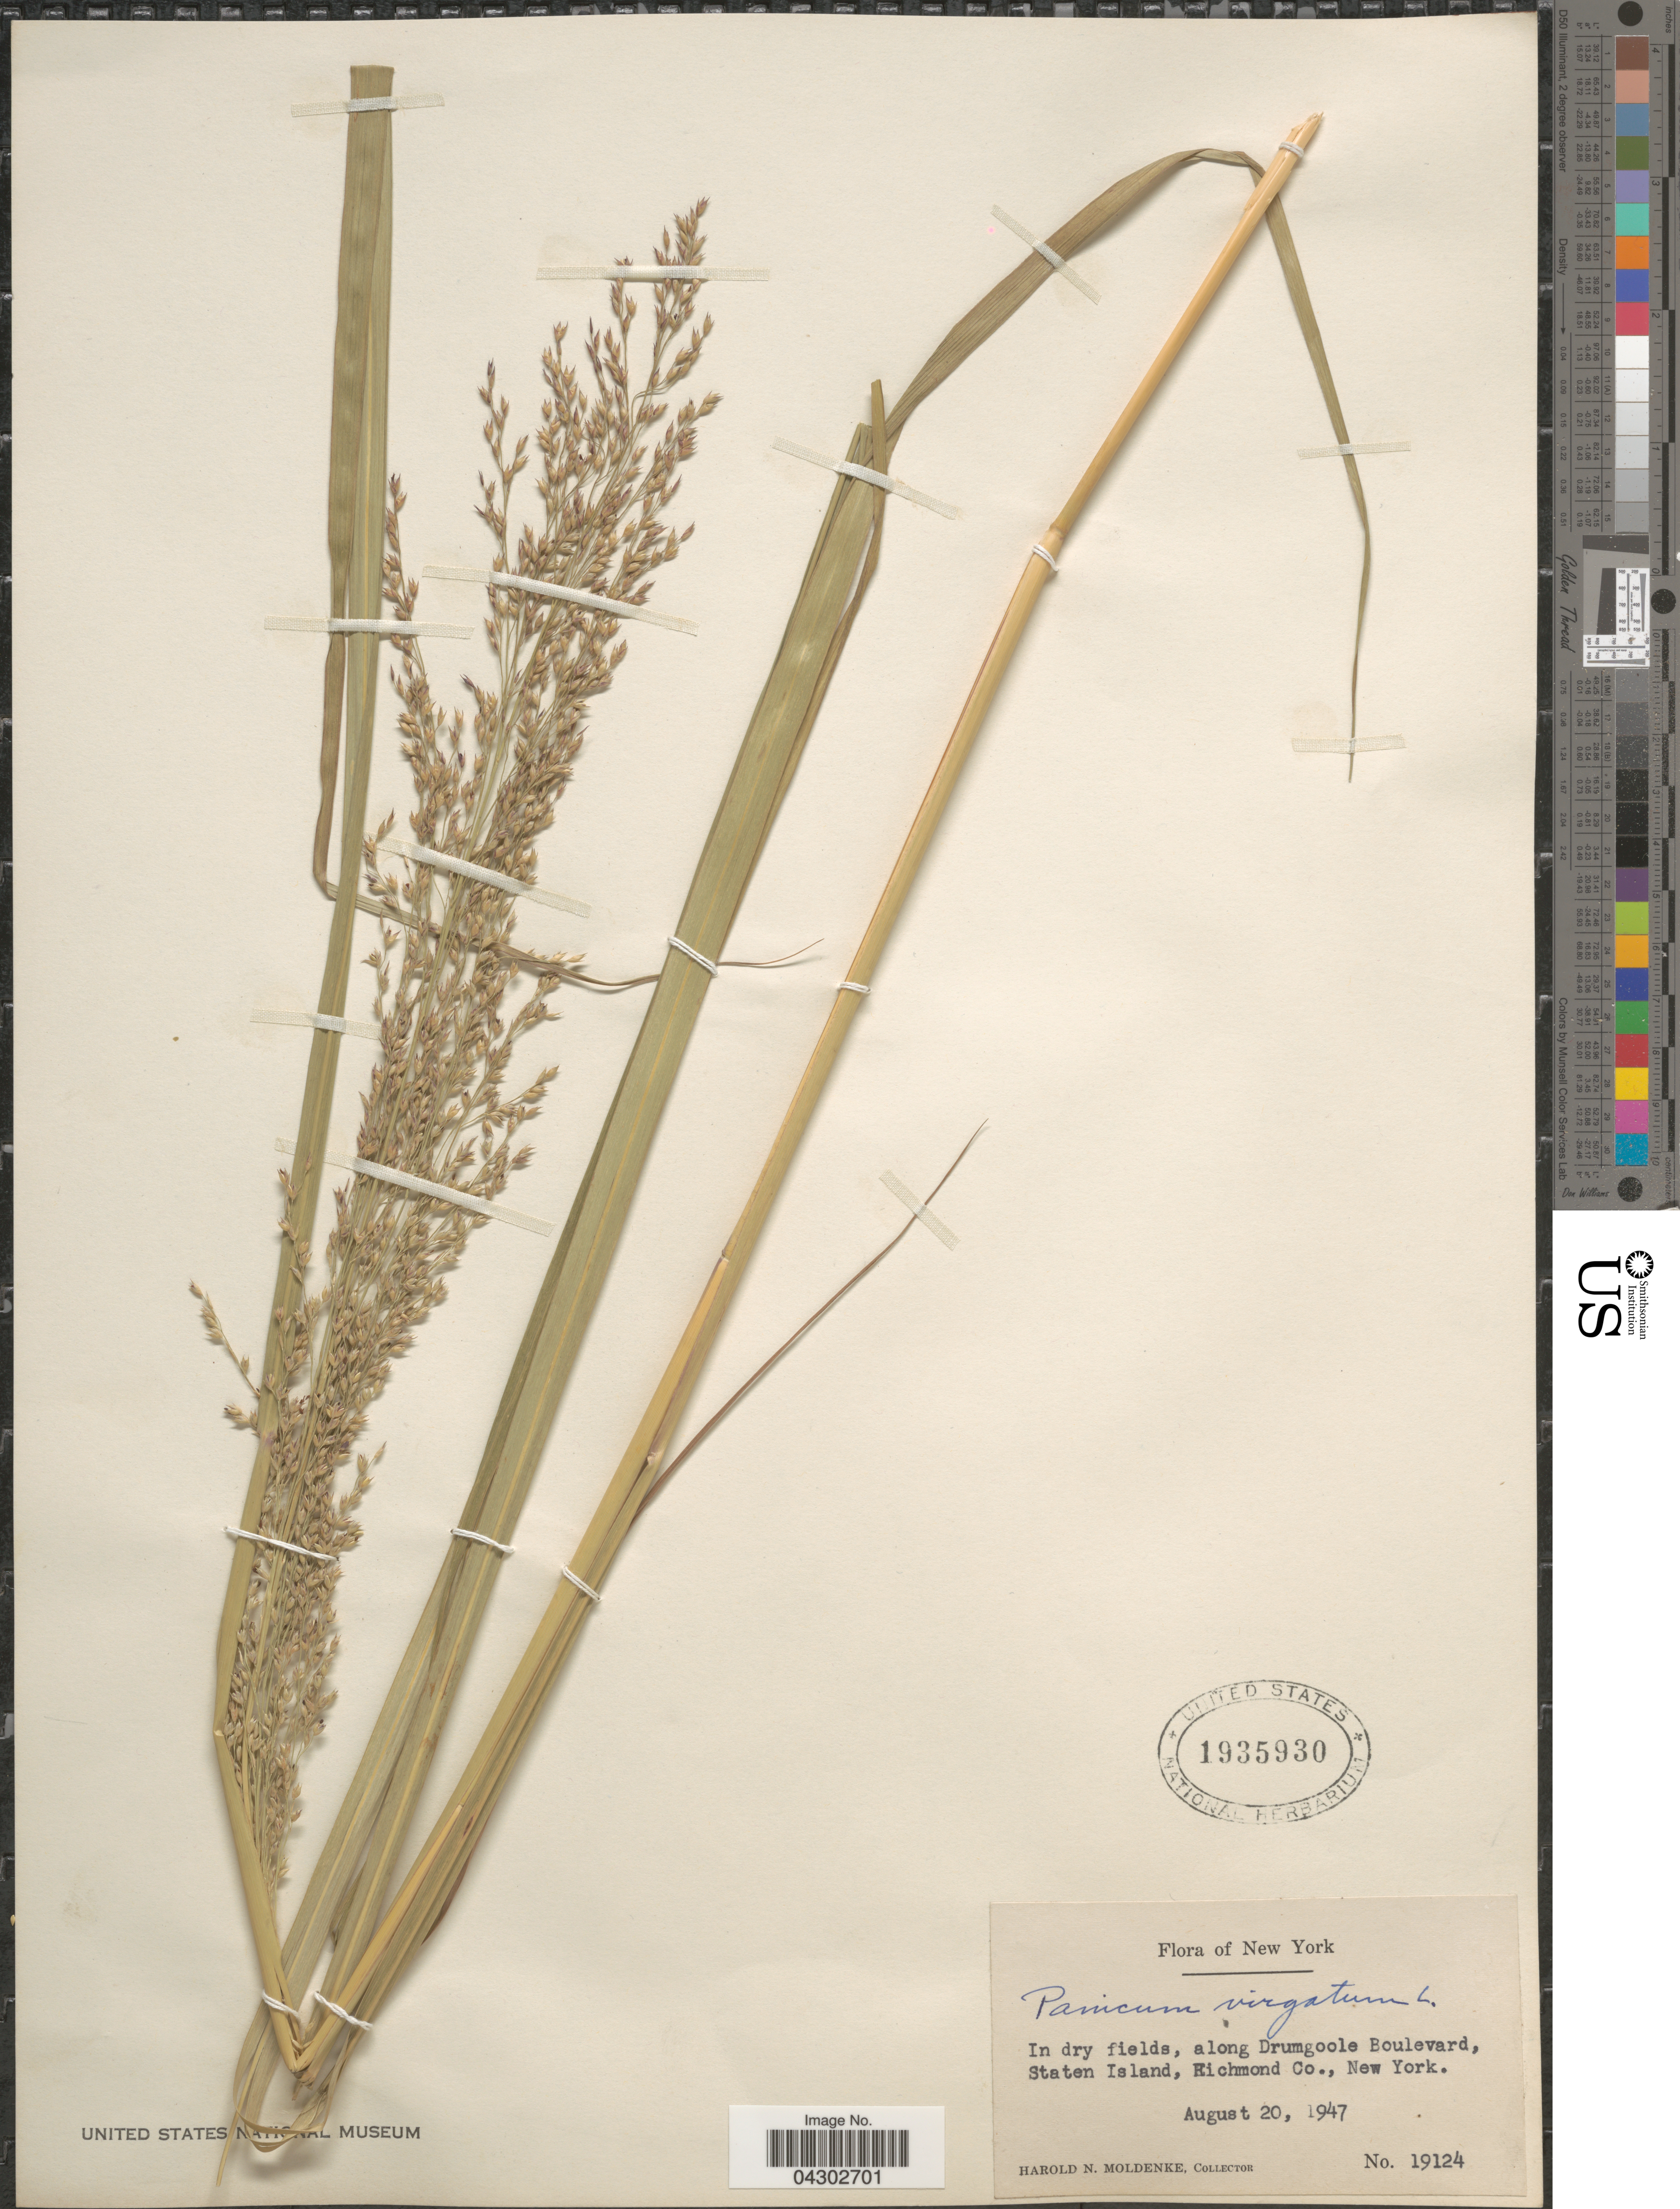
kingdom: Plantae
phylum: Tracheophyta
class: Liliopsida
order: Poales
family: Poaceae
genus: Panicum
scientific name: Panicum virgatum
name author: L.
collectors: H. N. Moldenke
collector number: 19124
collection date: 1947-08-20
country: United States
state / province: New York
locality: In dry fields, along Drumgoole Boulevard, Staten Island, Richmond Co.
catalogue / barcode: US 1935930